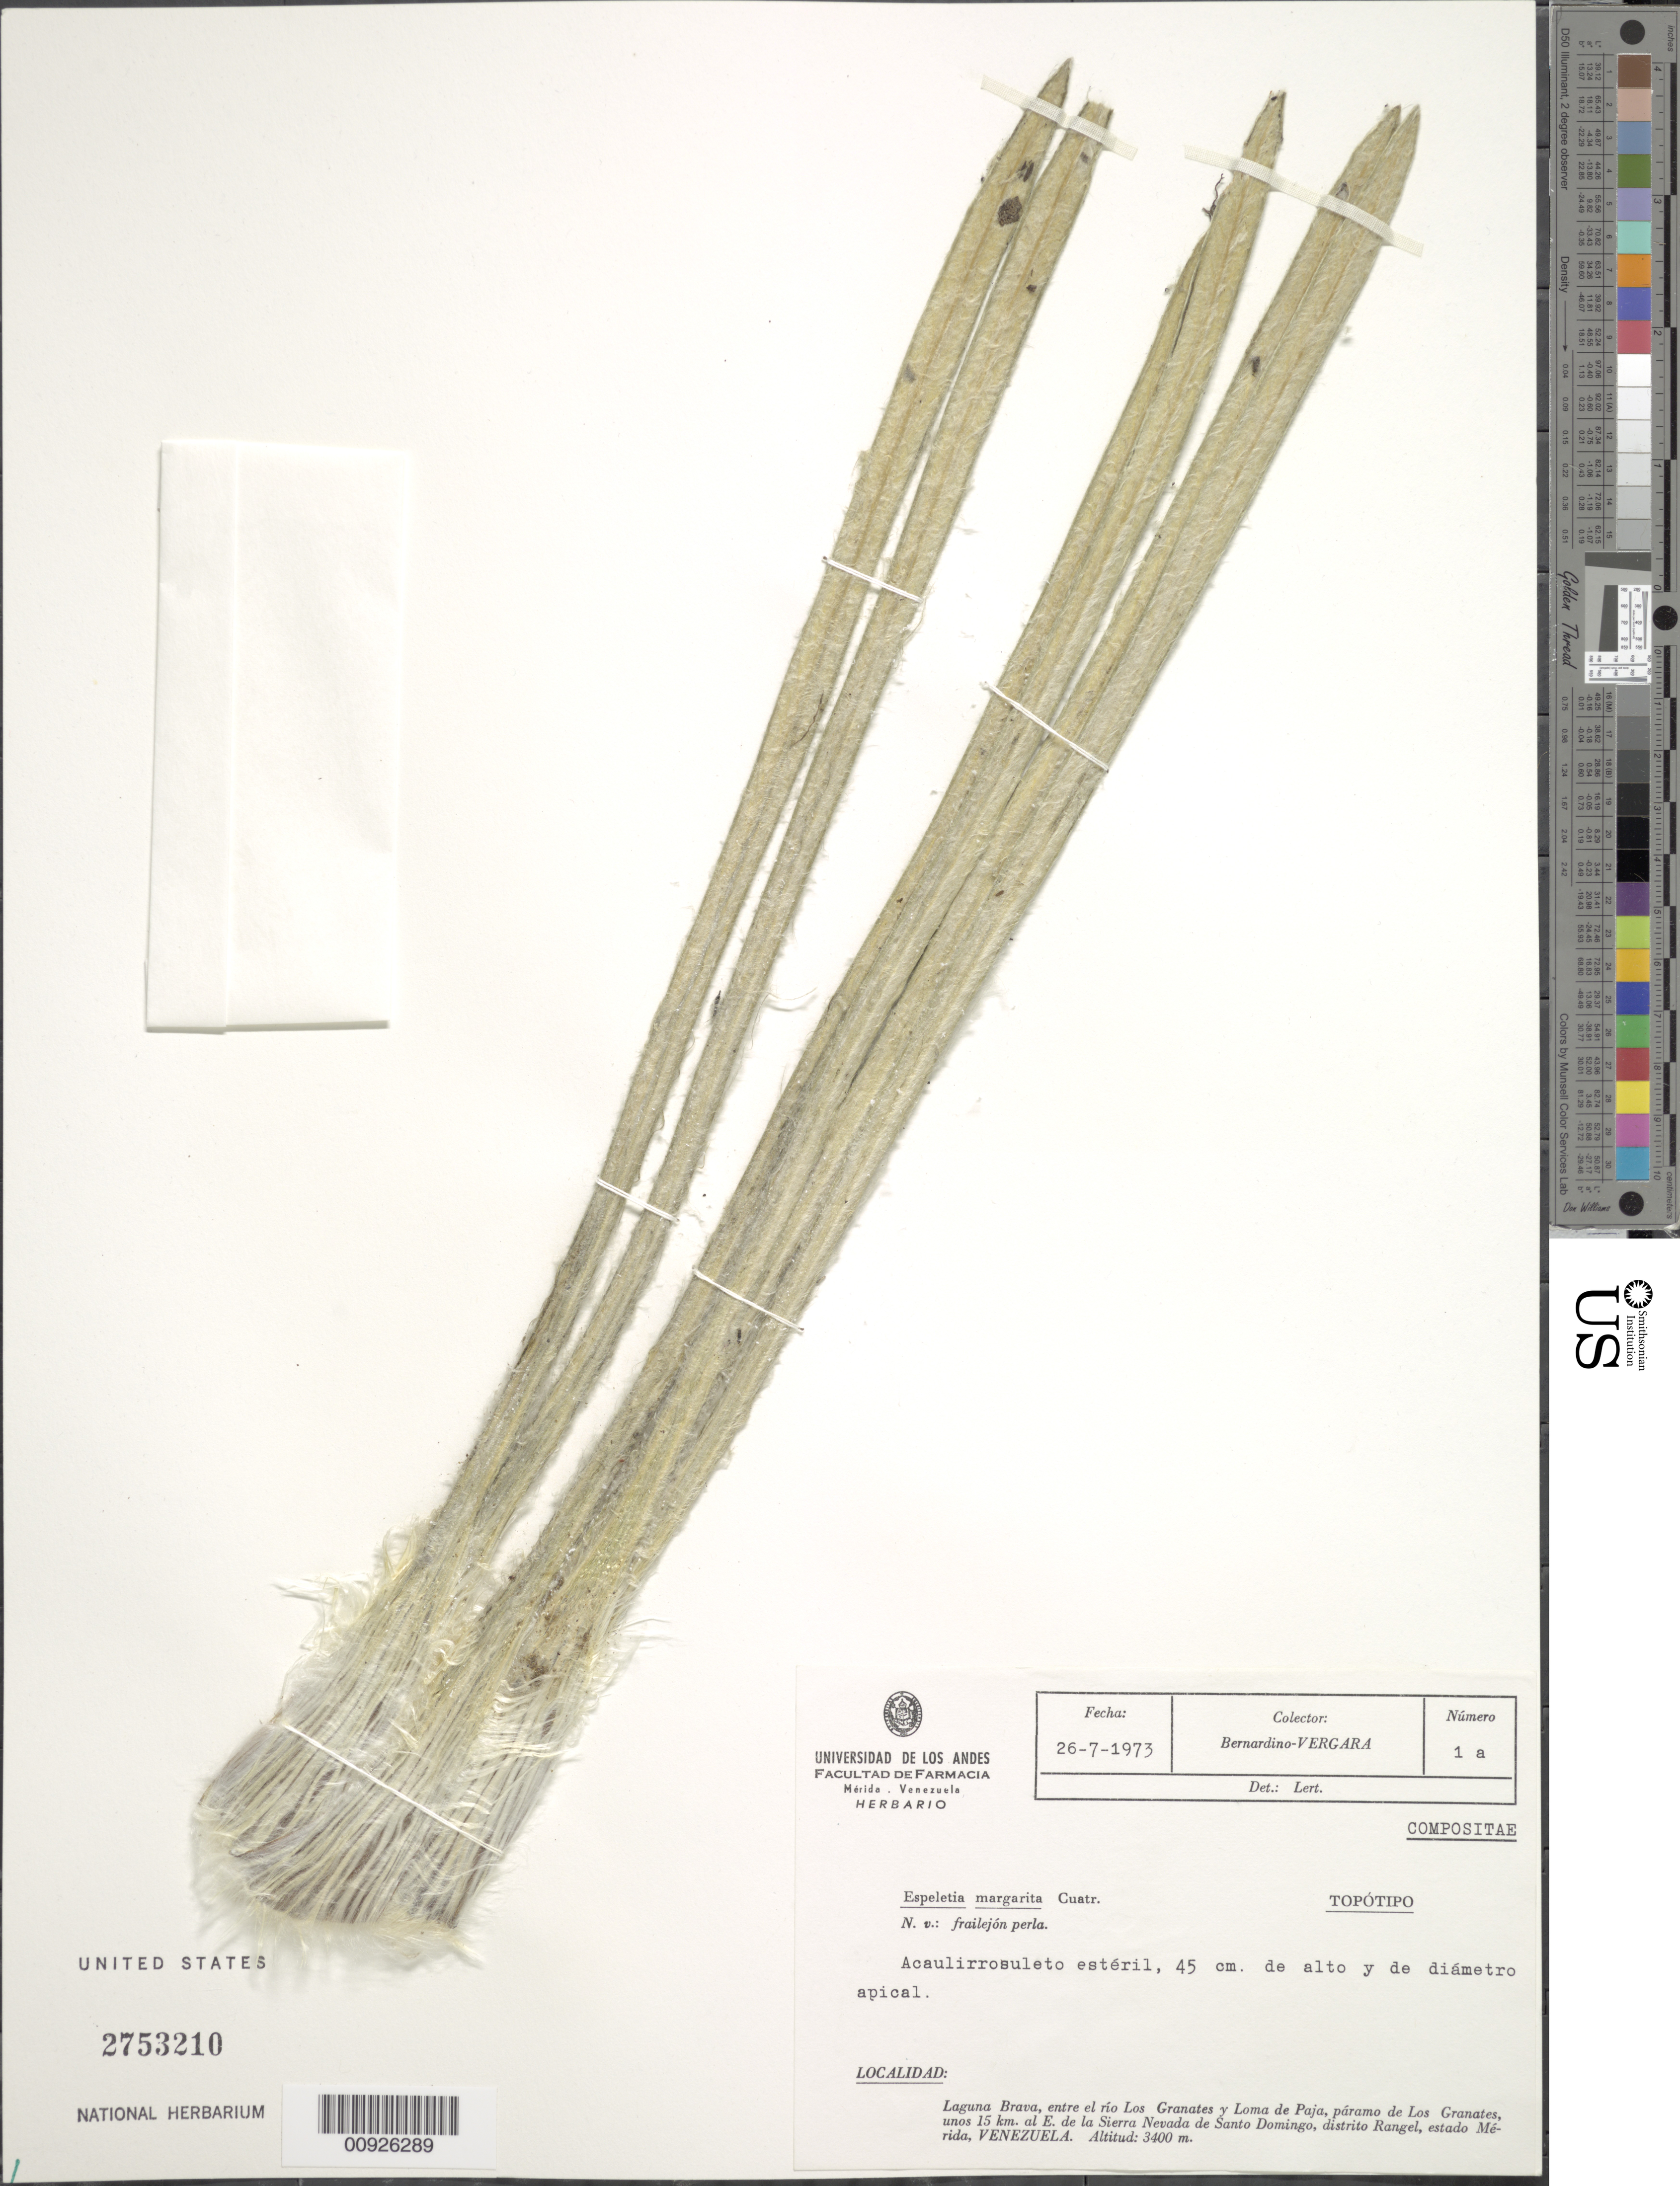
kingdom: Plantae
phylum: Tracheophyta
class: Magnoliopsida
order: Asterales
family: Asteraceae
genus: Ruilopezia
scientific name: Ruilopezia margarita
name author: (Cuatrec.) Cuatrec.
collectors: B. Vergara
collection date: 1973-07-26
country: Venezuela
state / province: Mérida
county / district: Rangel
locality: Páramo de los Granates. Laguna Brava, entre el río Los Granates y Loma de Paja, unos 15 km al E. de la Sierra Nevada de Santo Domingo.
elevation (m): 3400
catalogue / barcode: US 2753210